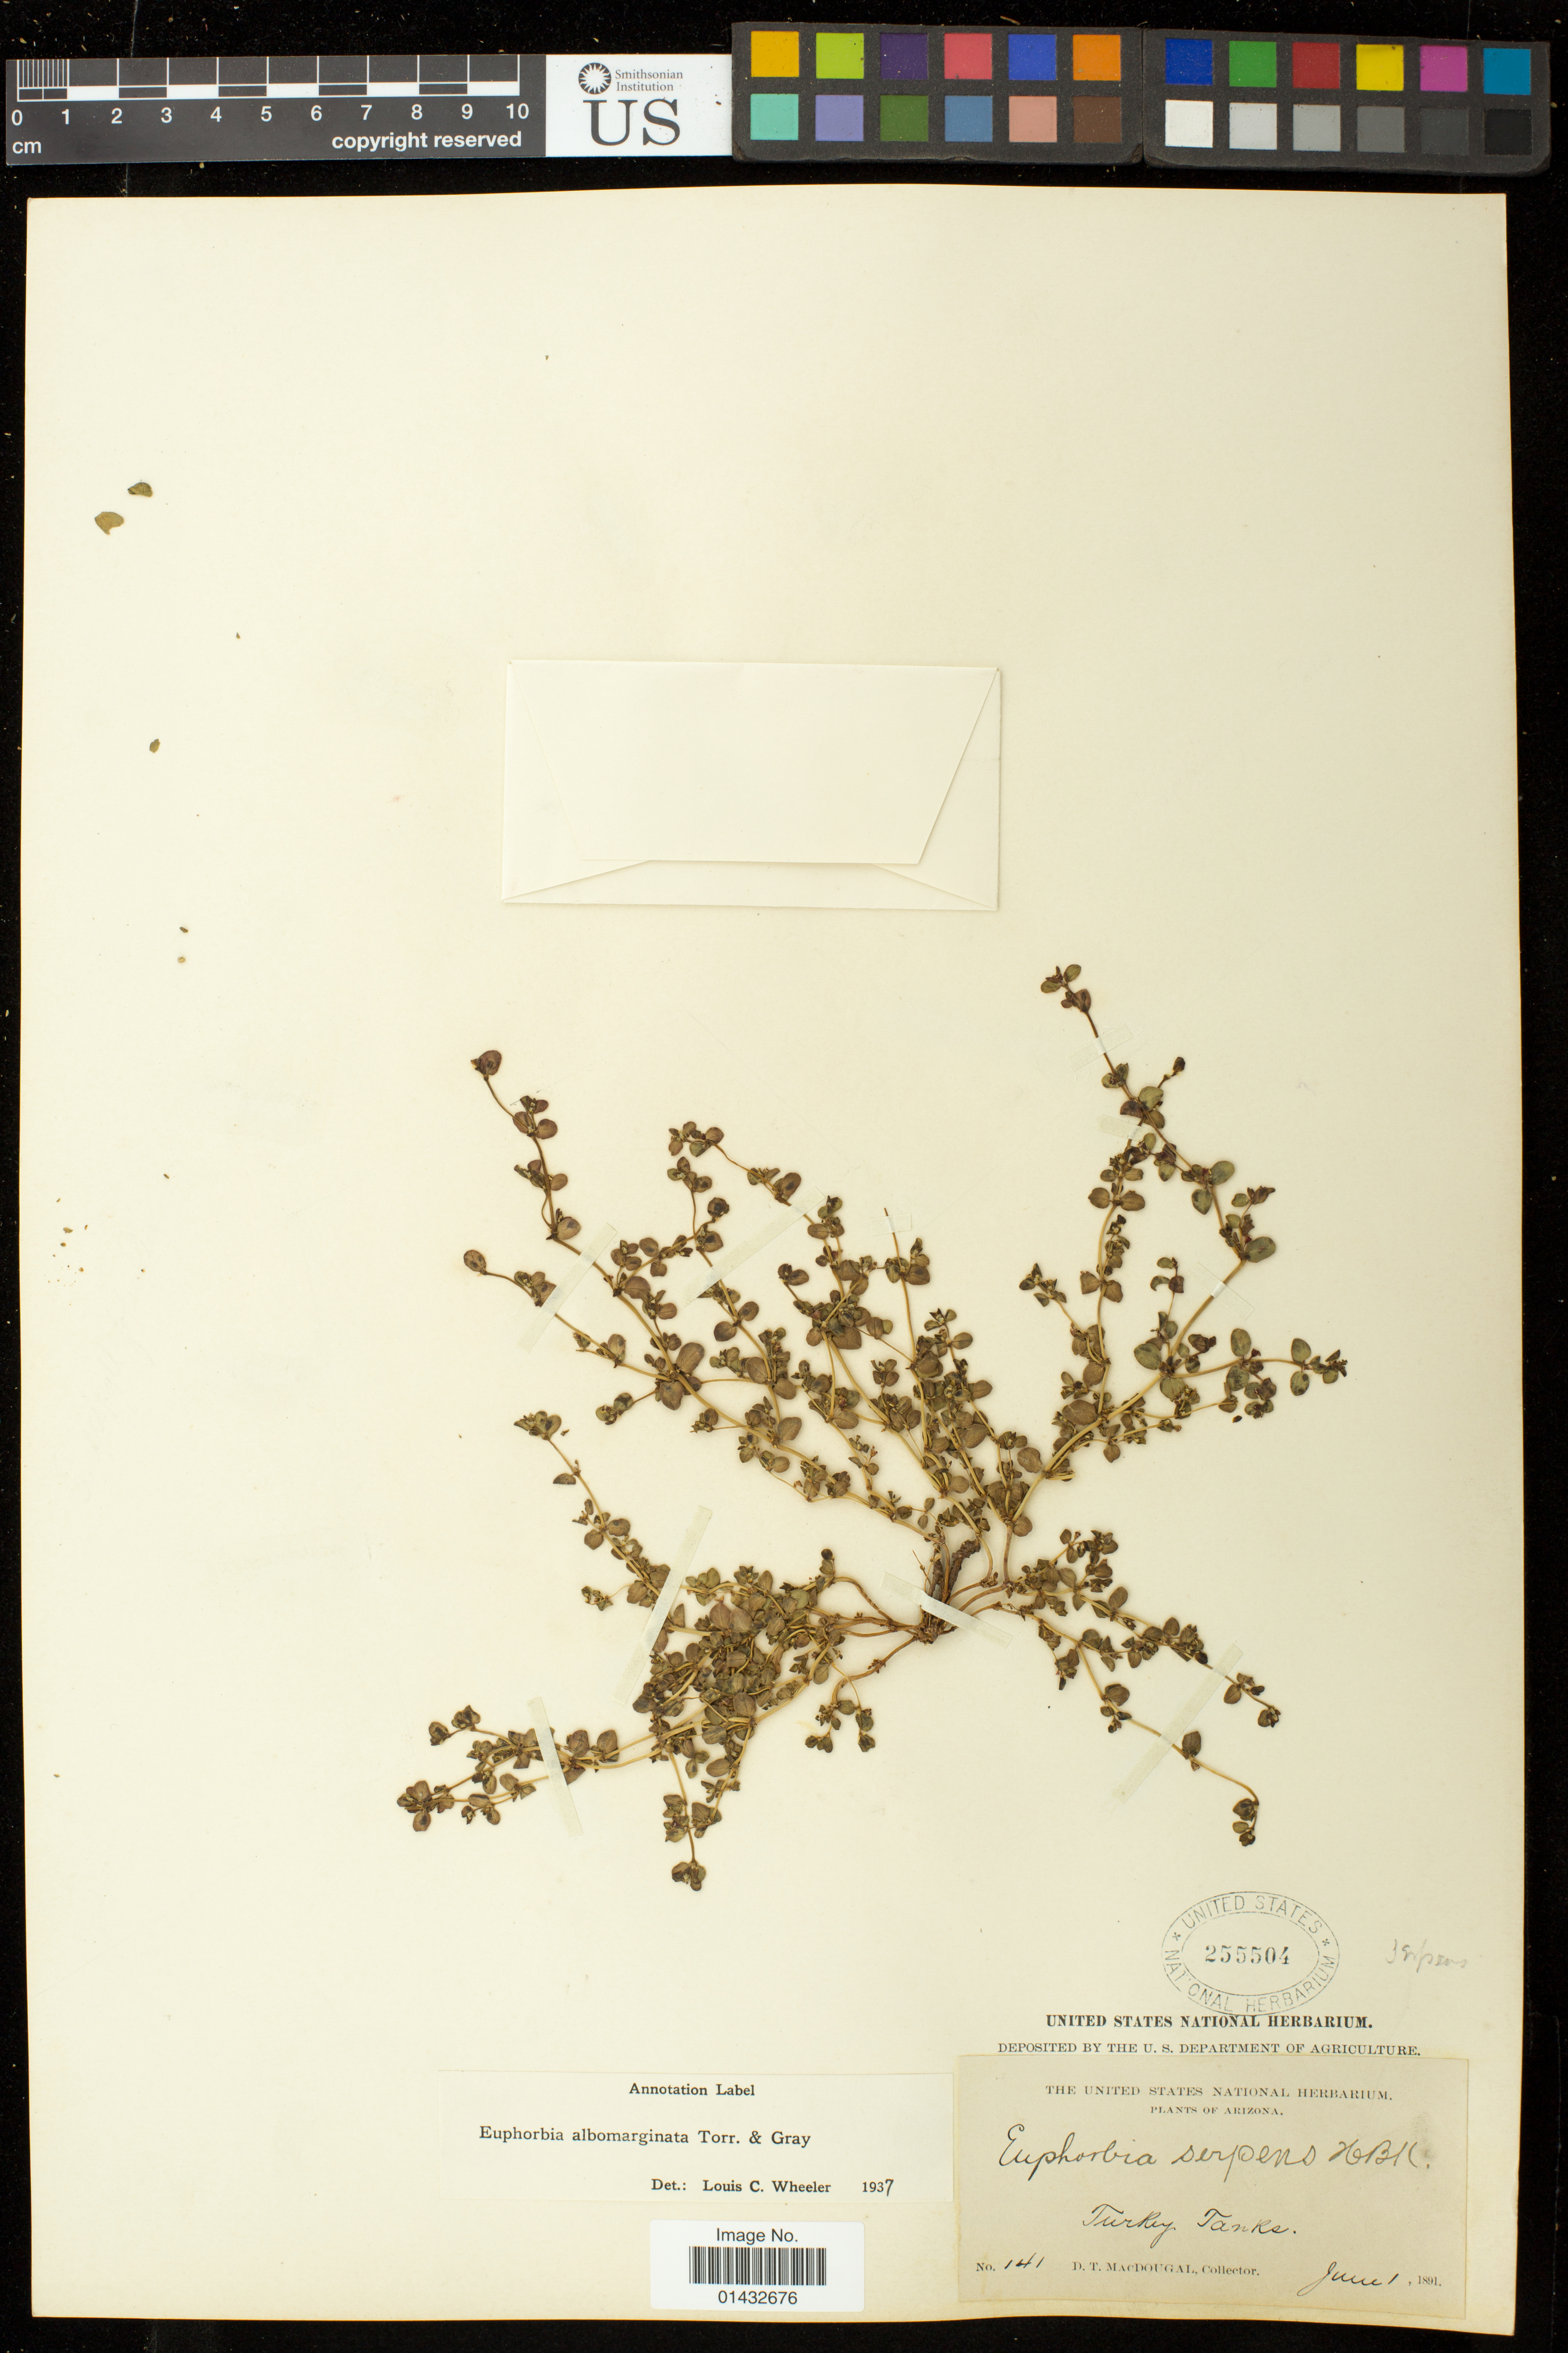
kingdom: Plantae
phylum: Tracheophyta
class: Magnoliopsida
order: Malpighiales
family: Euphorbiaceae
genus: Euphorbia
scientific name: Euphorbia albomarginata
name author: Torr. & A. Gray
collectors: D. T. MacDougal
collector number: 141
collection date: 1891-06-01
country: United States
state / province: Arizona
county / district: Coconino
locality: Turkey Tanks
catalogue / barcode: US 255504